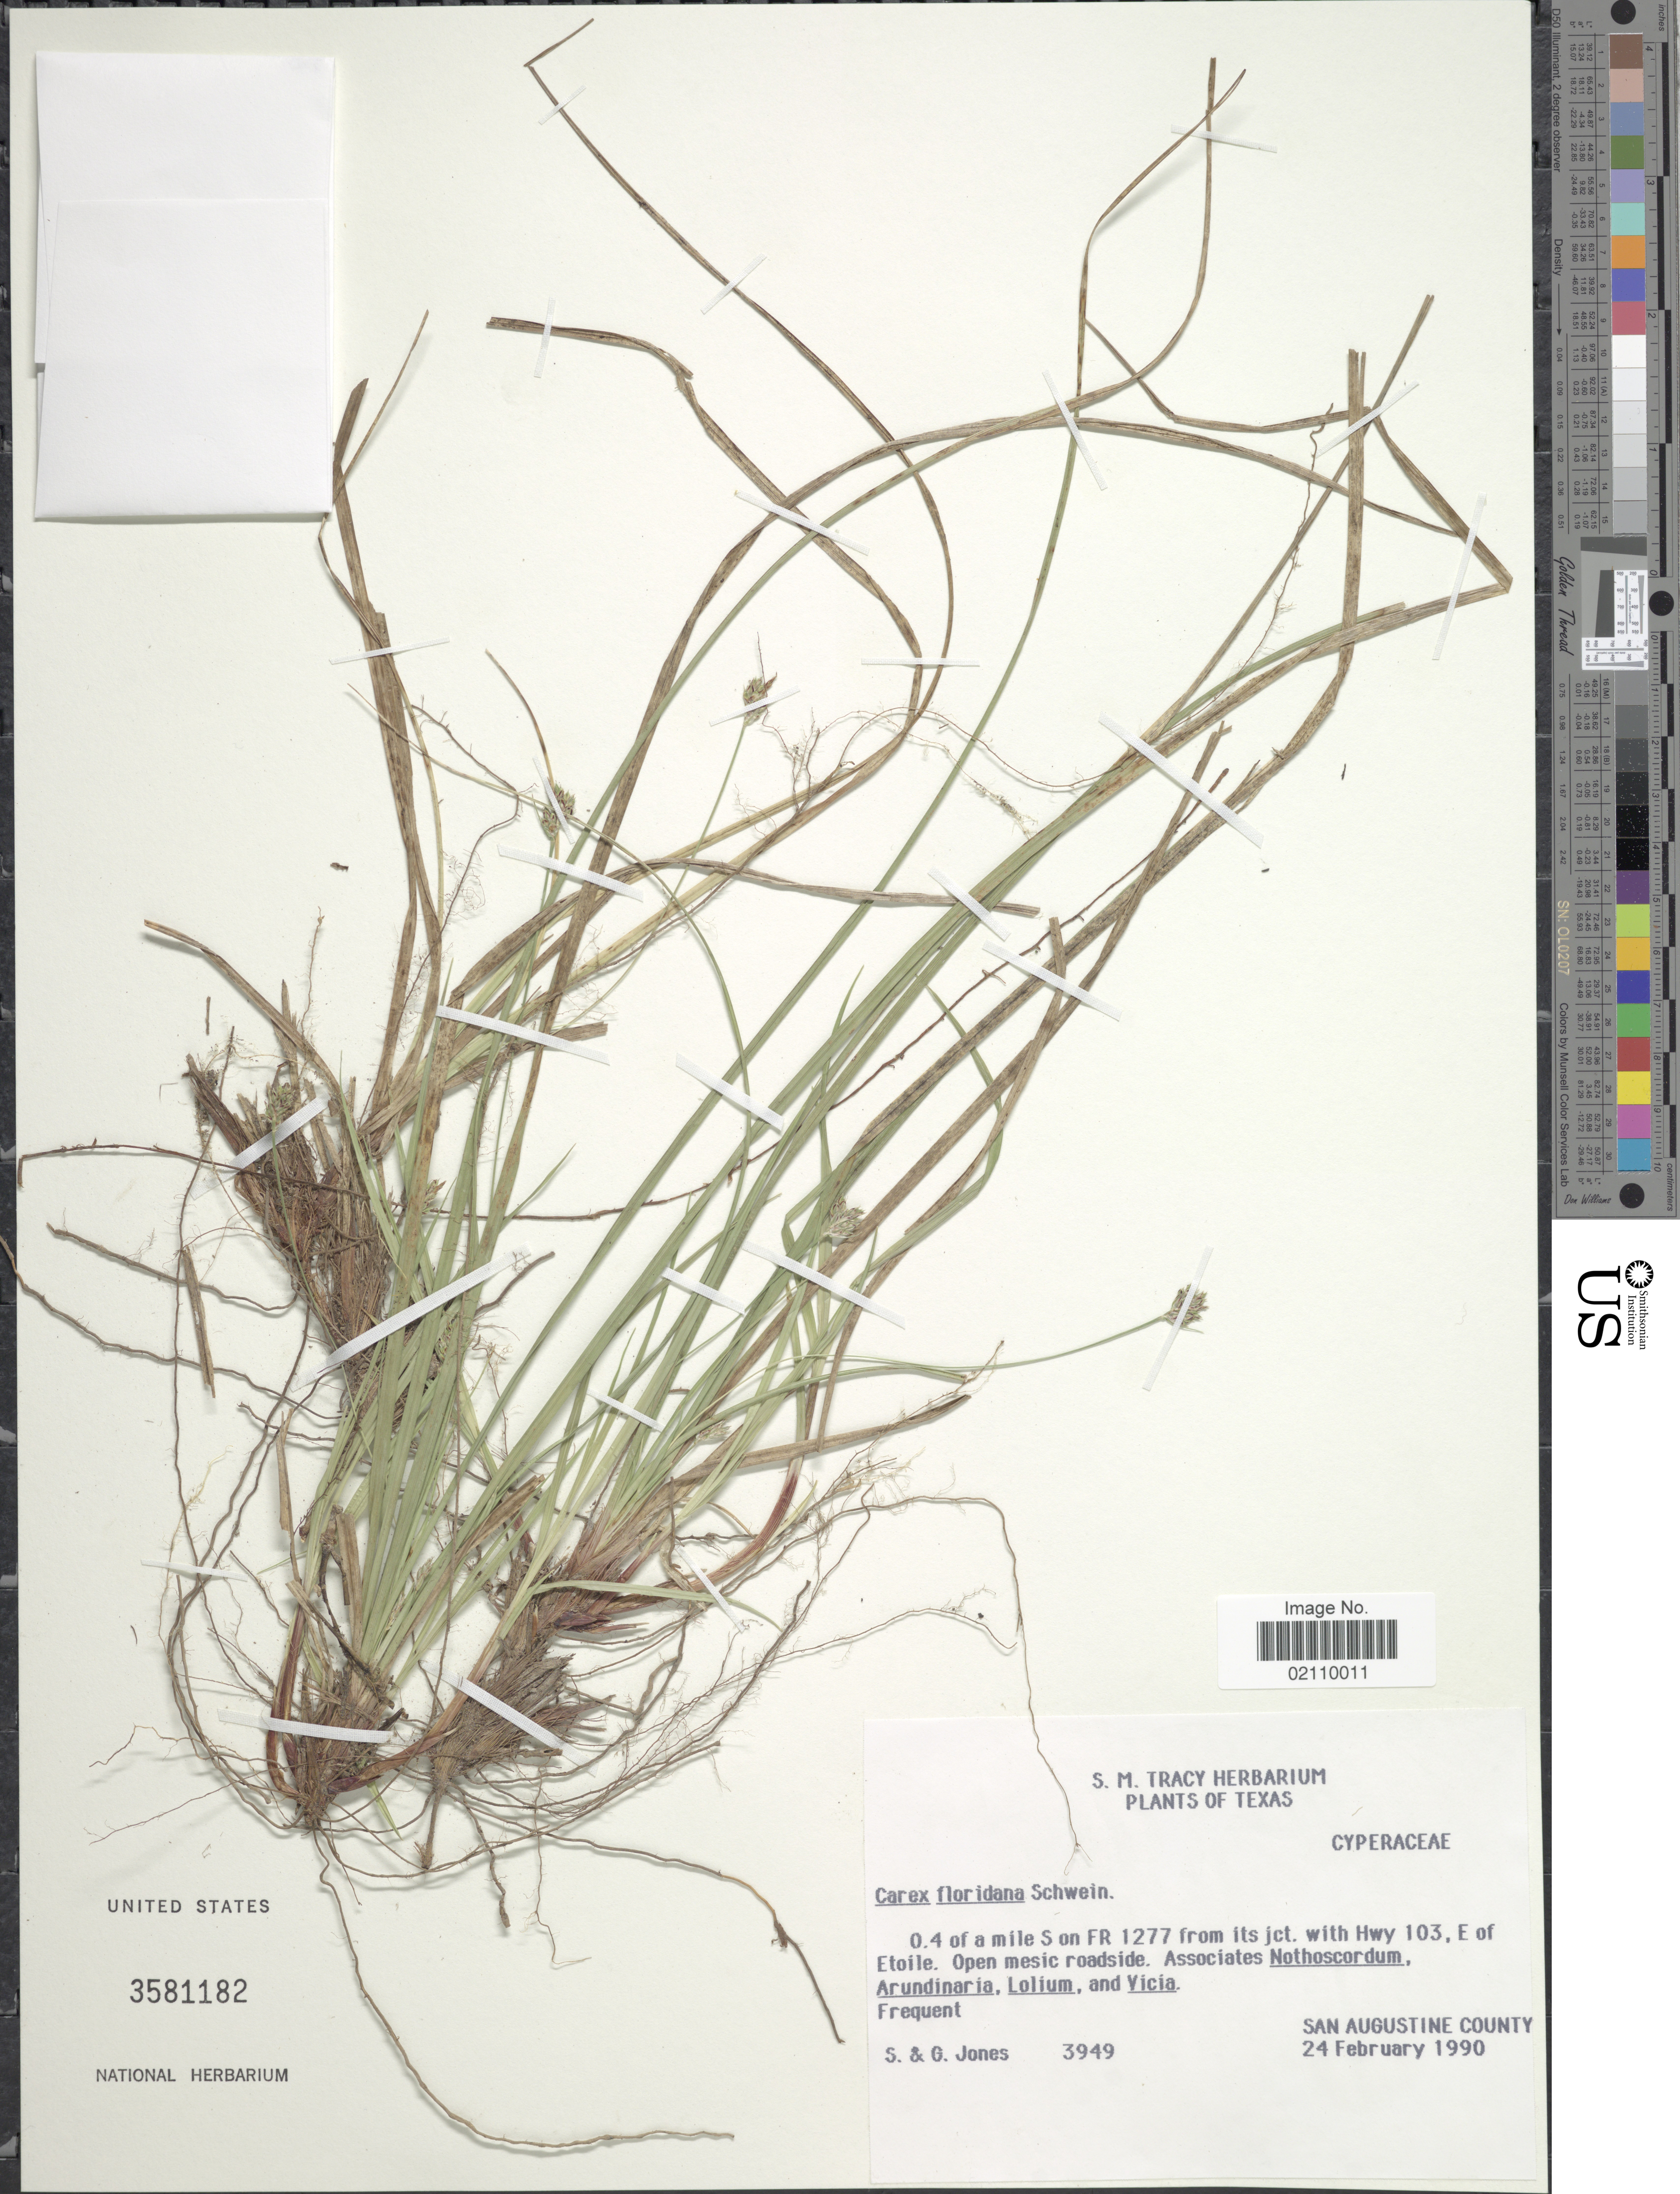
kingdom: Plantae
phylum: Tracheophyta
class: Liliopsida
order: Poales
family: Cyperaceae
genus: Carex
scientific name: Carex floridana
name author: Schwein.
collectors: S. Jones & G. Jones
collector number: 3949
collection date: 1990-02-24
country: United States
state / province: Texas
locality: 0.4 of a mile S on FR 1277 from its jct. with Hwy 103, E of Etoile. San Augustine County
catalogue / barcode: US 3581182